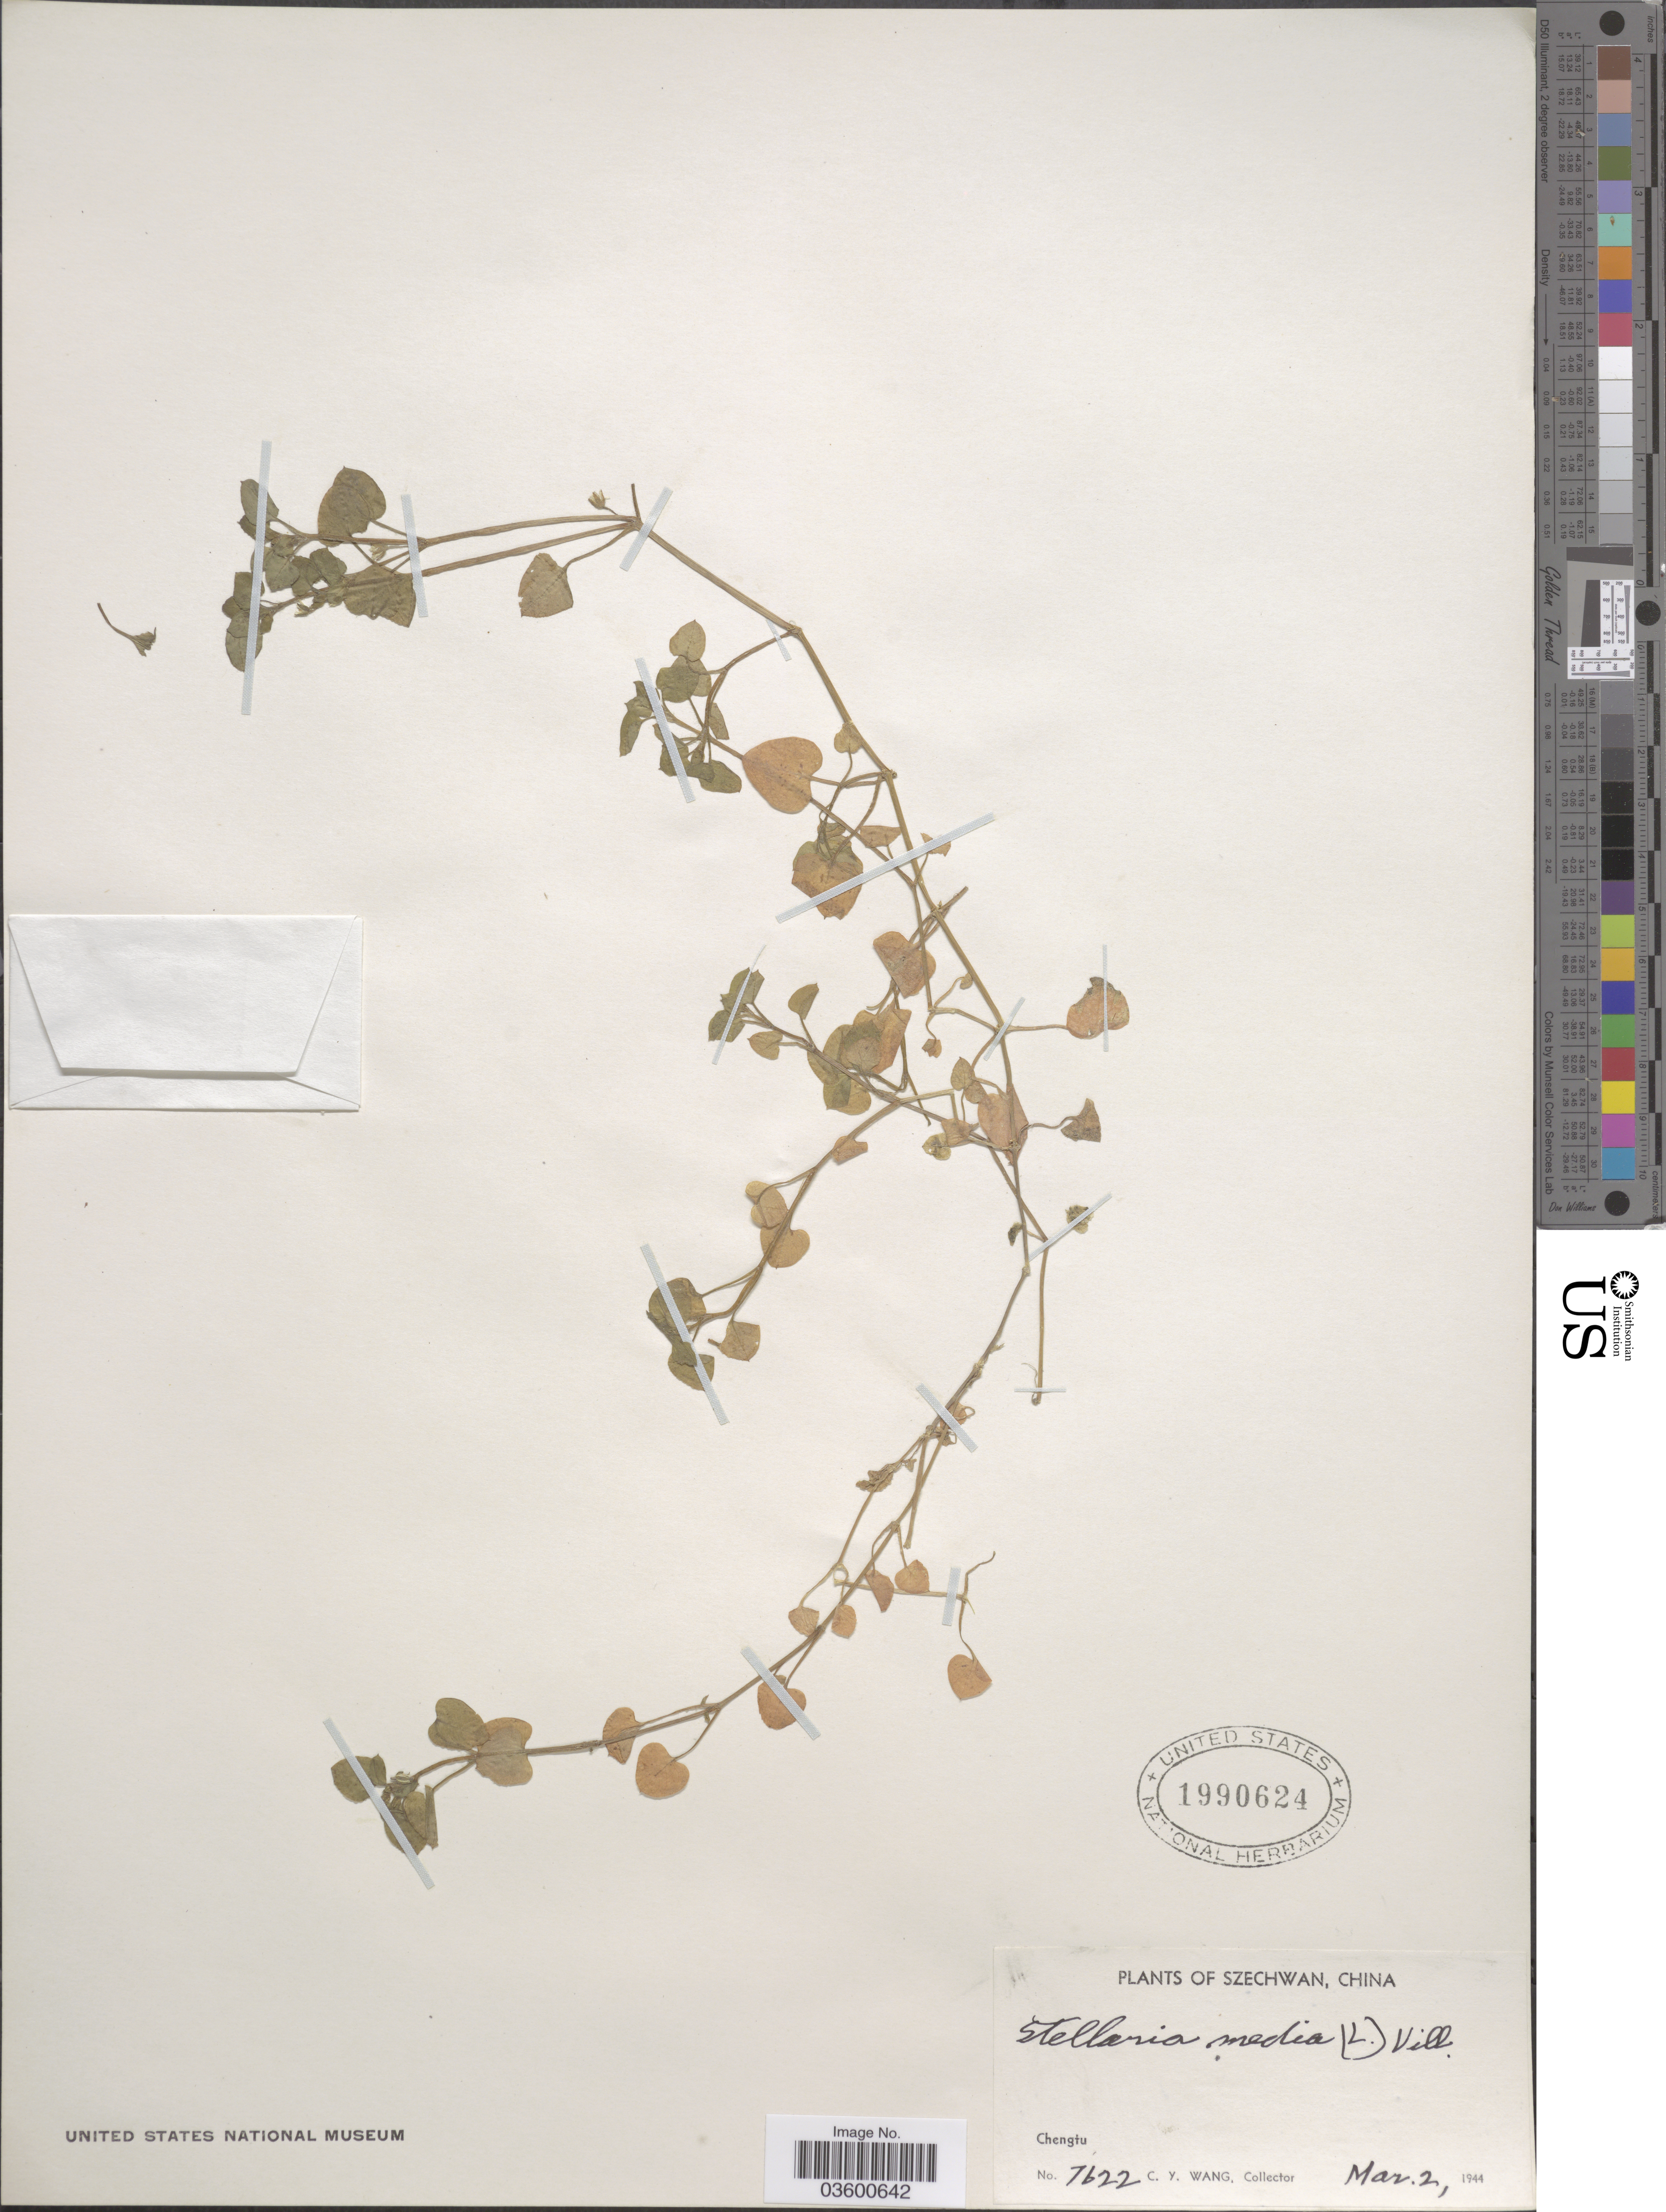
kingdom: Plantae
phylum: Tracheophyta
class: Magnoliopsida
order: Caryophyllales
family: Caryophyllaceae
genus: Stellaria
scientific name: Stellaria media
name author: (L.) Vill.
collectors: C. y. Wang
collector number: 7622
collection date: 1944-03-02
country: China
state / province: Sichuan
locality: Szechwan. Chengtu.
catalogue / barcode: US 1990624